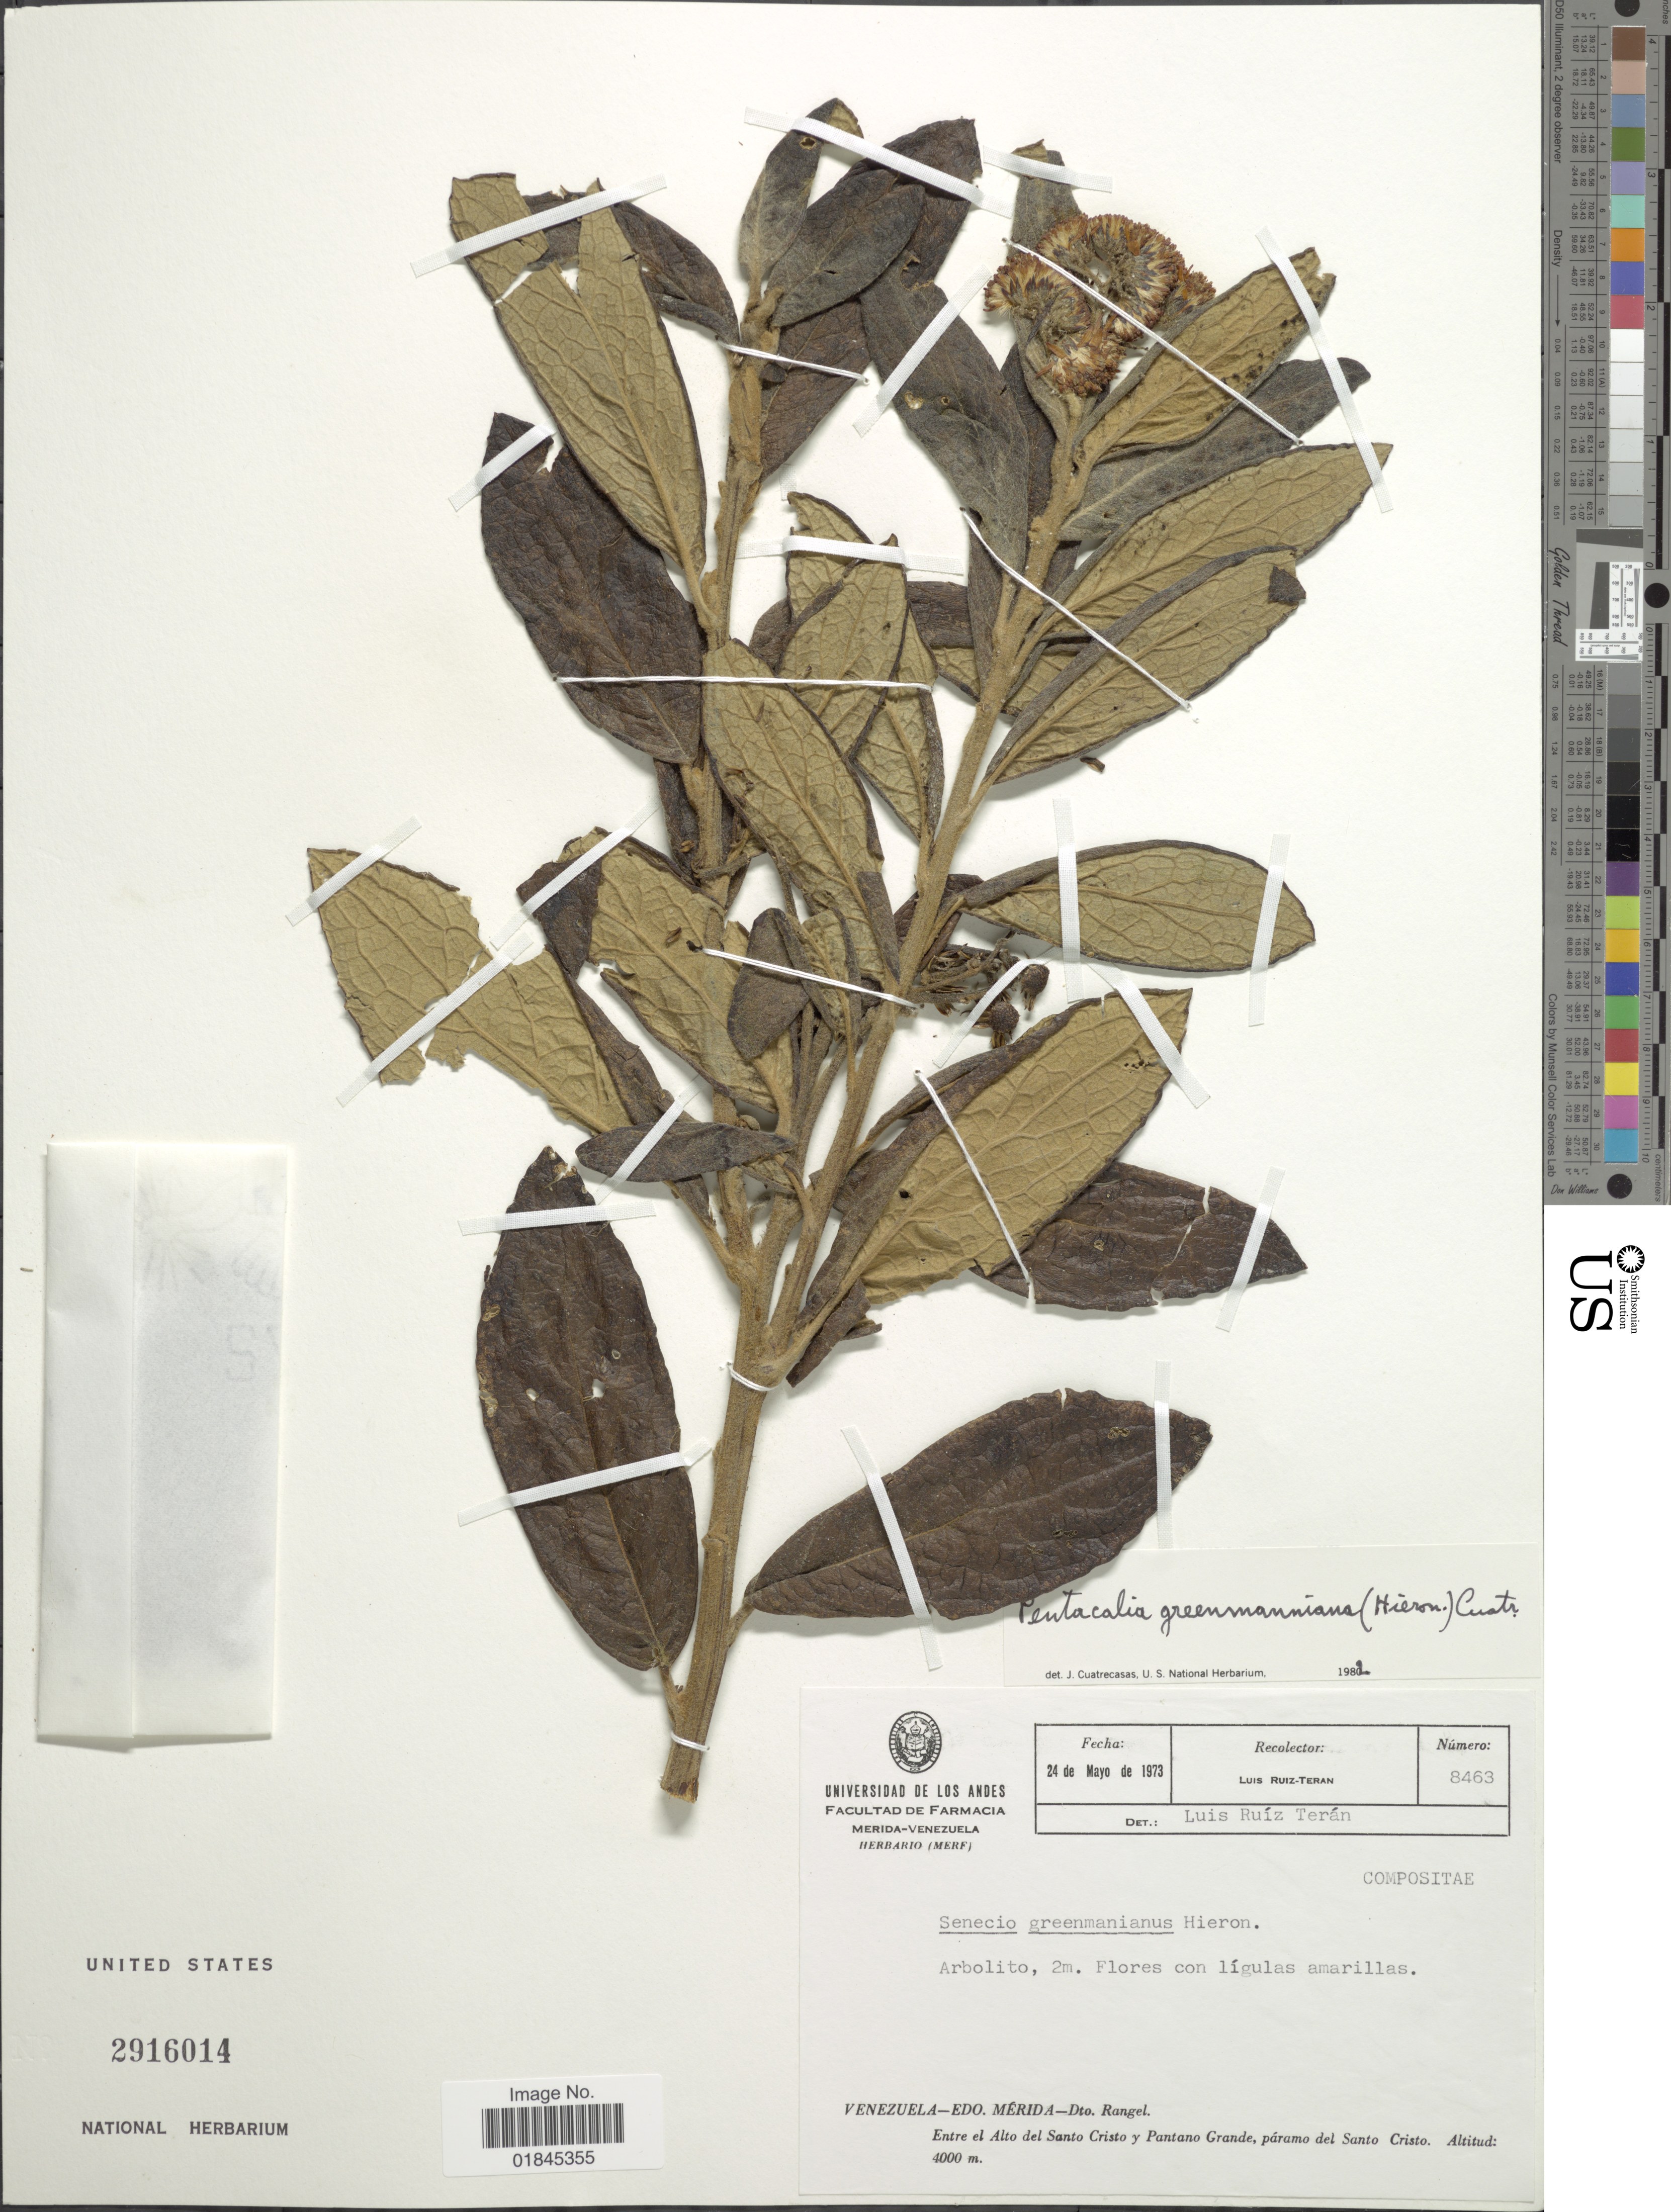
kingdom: Plantae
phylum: Tracheophyta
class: Magnoliopsida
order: Asterales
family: Asteraceae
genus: Pentacalia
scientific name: Pentacalia greenmaniana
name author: (Hieron.) Cuatrec.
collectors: L. E. Ruíz-Terán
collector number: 8463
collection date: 1973-05-24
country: Venezuela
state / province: Mérida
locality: Venezuela - Edo. Mérida - Dto. Rangel. Entre el Alto del Santo Cristo y Pantano Grande, páramo del Santo Cristo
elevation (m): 4000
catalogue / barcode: US 2916014